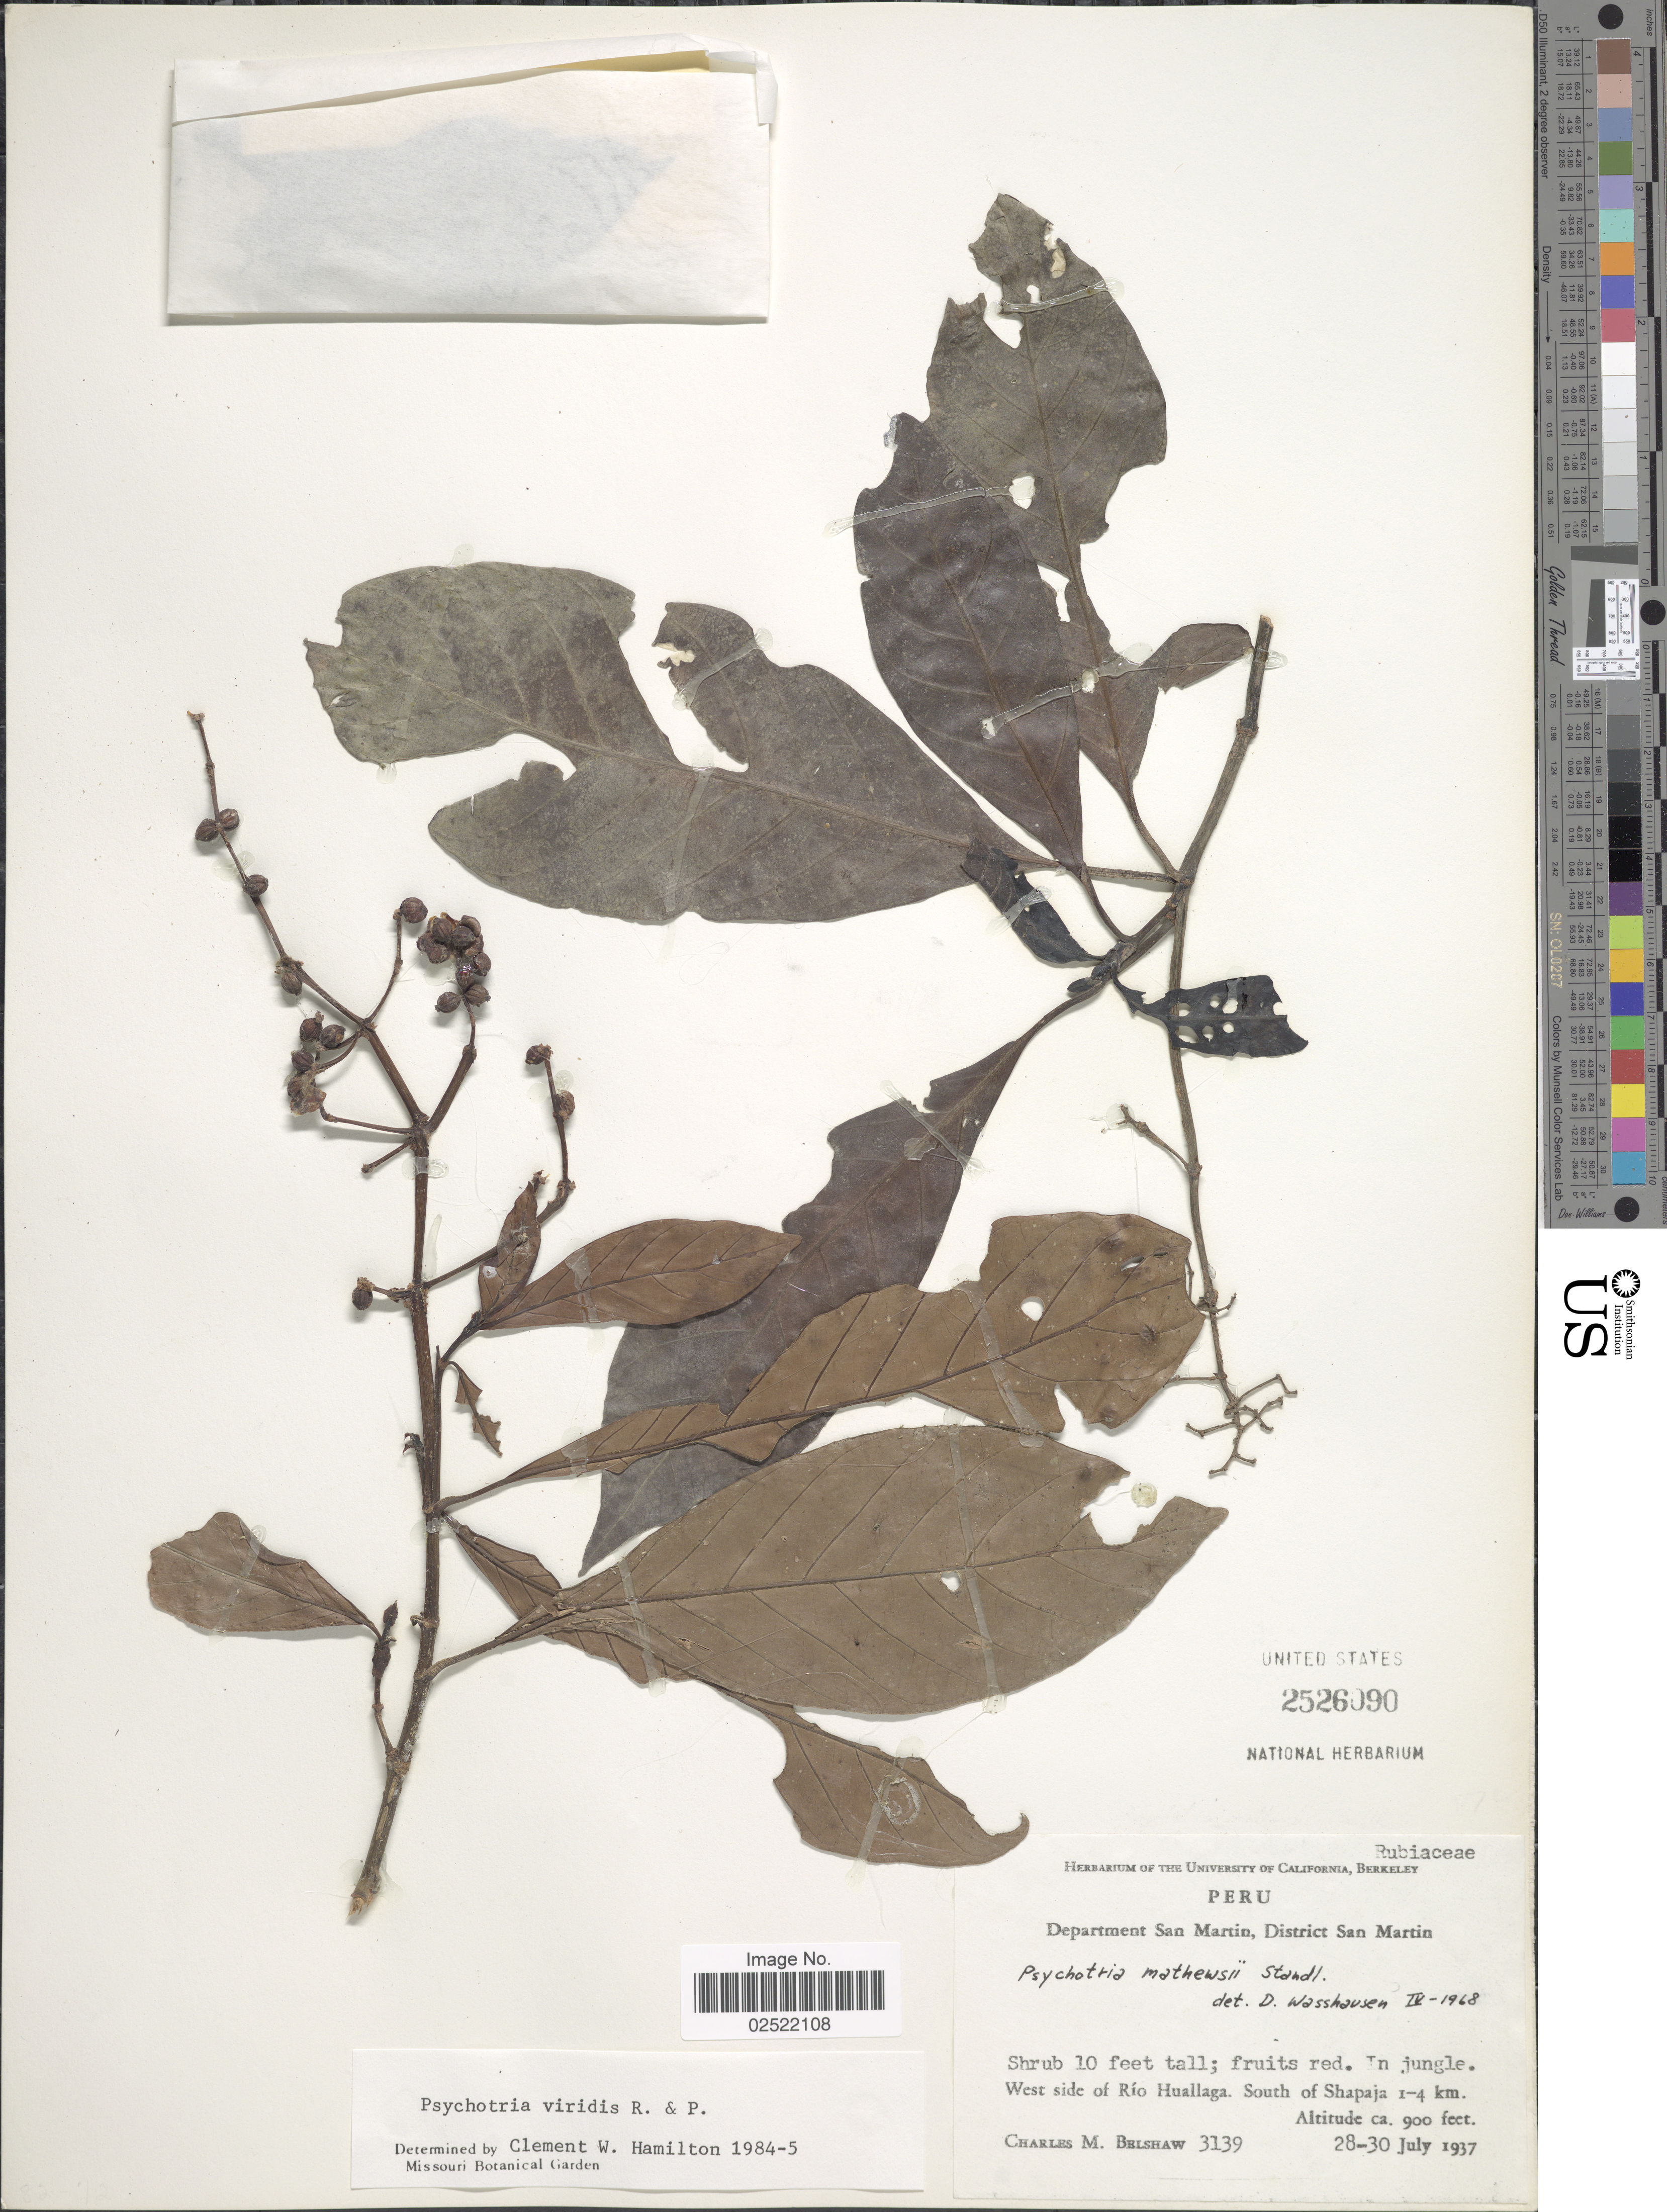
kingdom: Plantae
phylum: Tracheophyta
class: Magnoliopsida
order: Gentianales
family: Rubiaceae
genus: Psychotria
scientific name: Psychotria viridis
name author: Ruiz & Pav.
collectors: C. Shaw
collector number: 3139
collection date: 1937-07-28/1937-07-30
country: Peru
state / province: San Martín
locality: Department of San Martin, District San Martin. West side of Rio Huallaga. South of Shapaja 1-4 km.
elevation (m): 274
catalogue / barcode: US 2526090